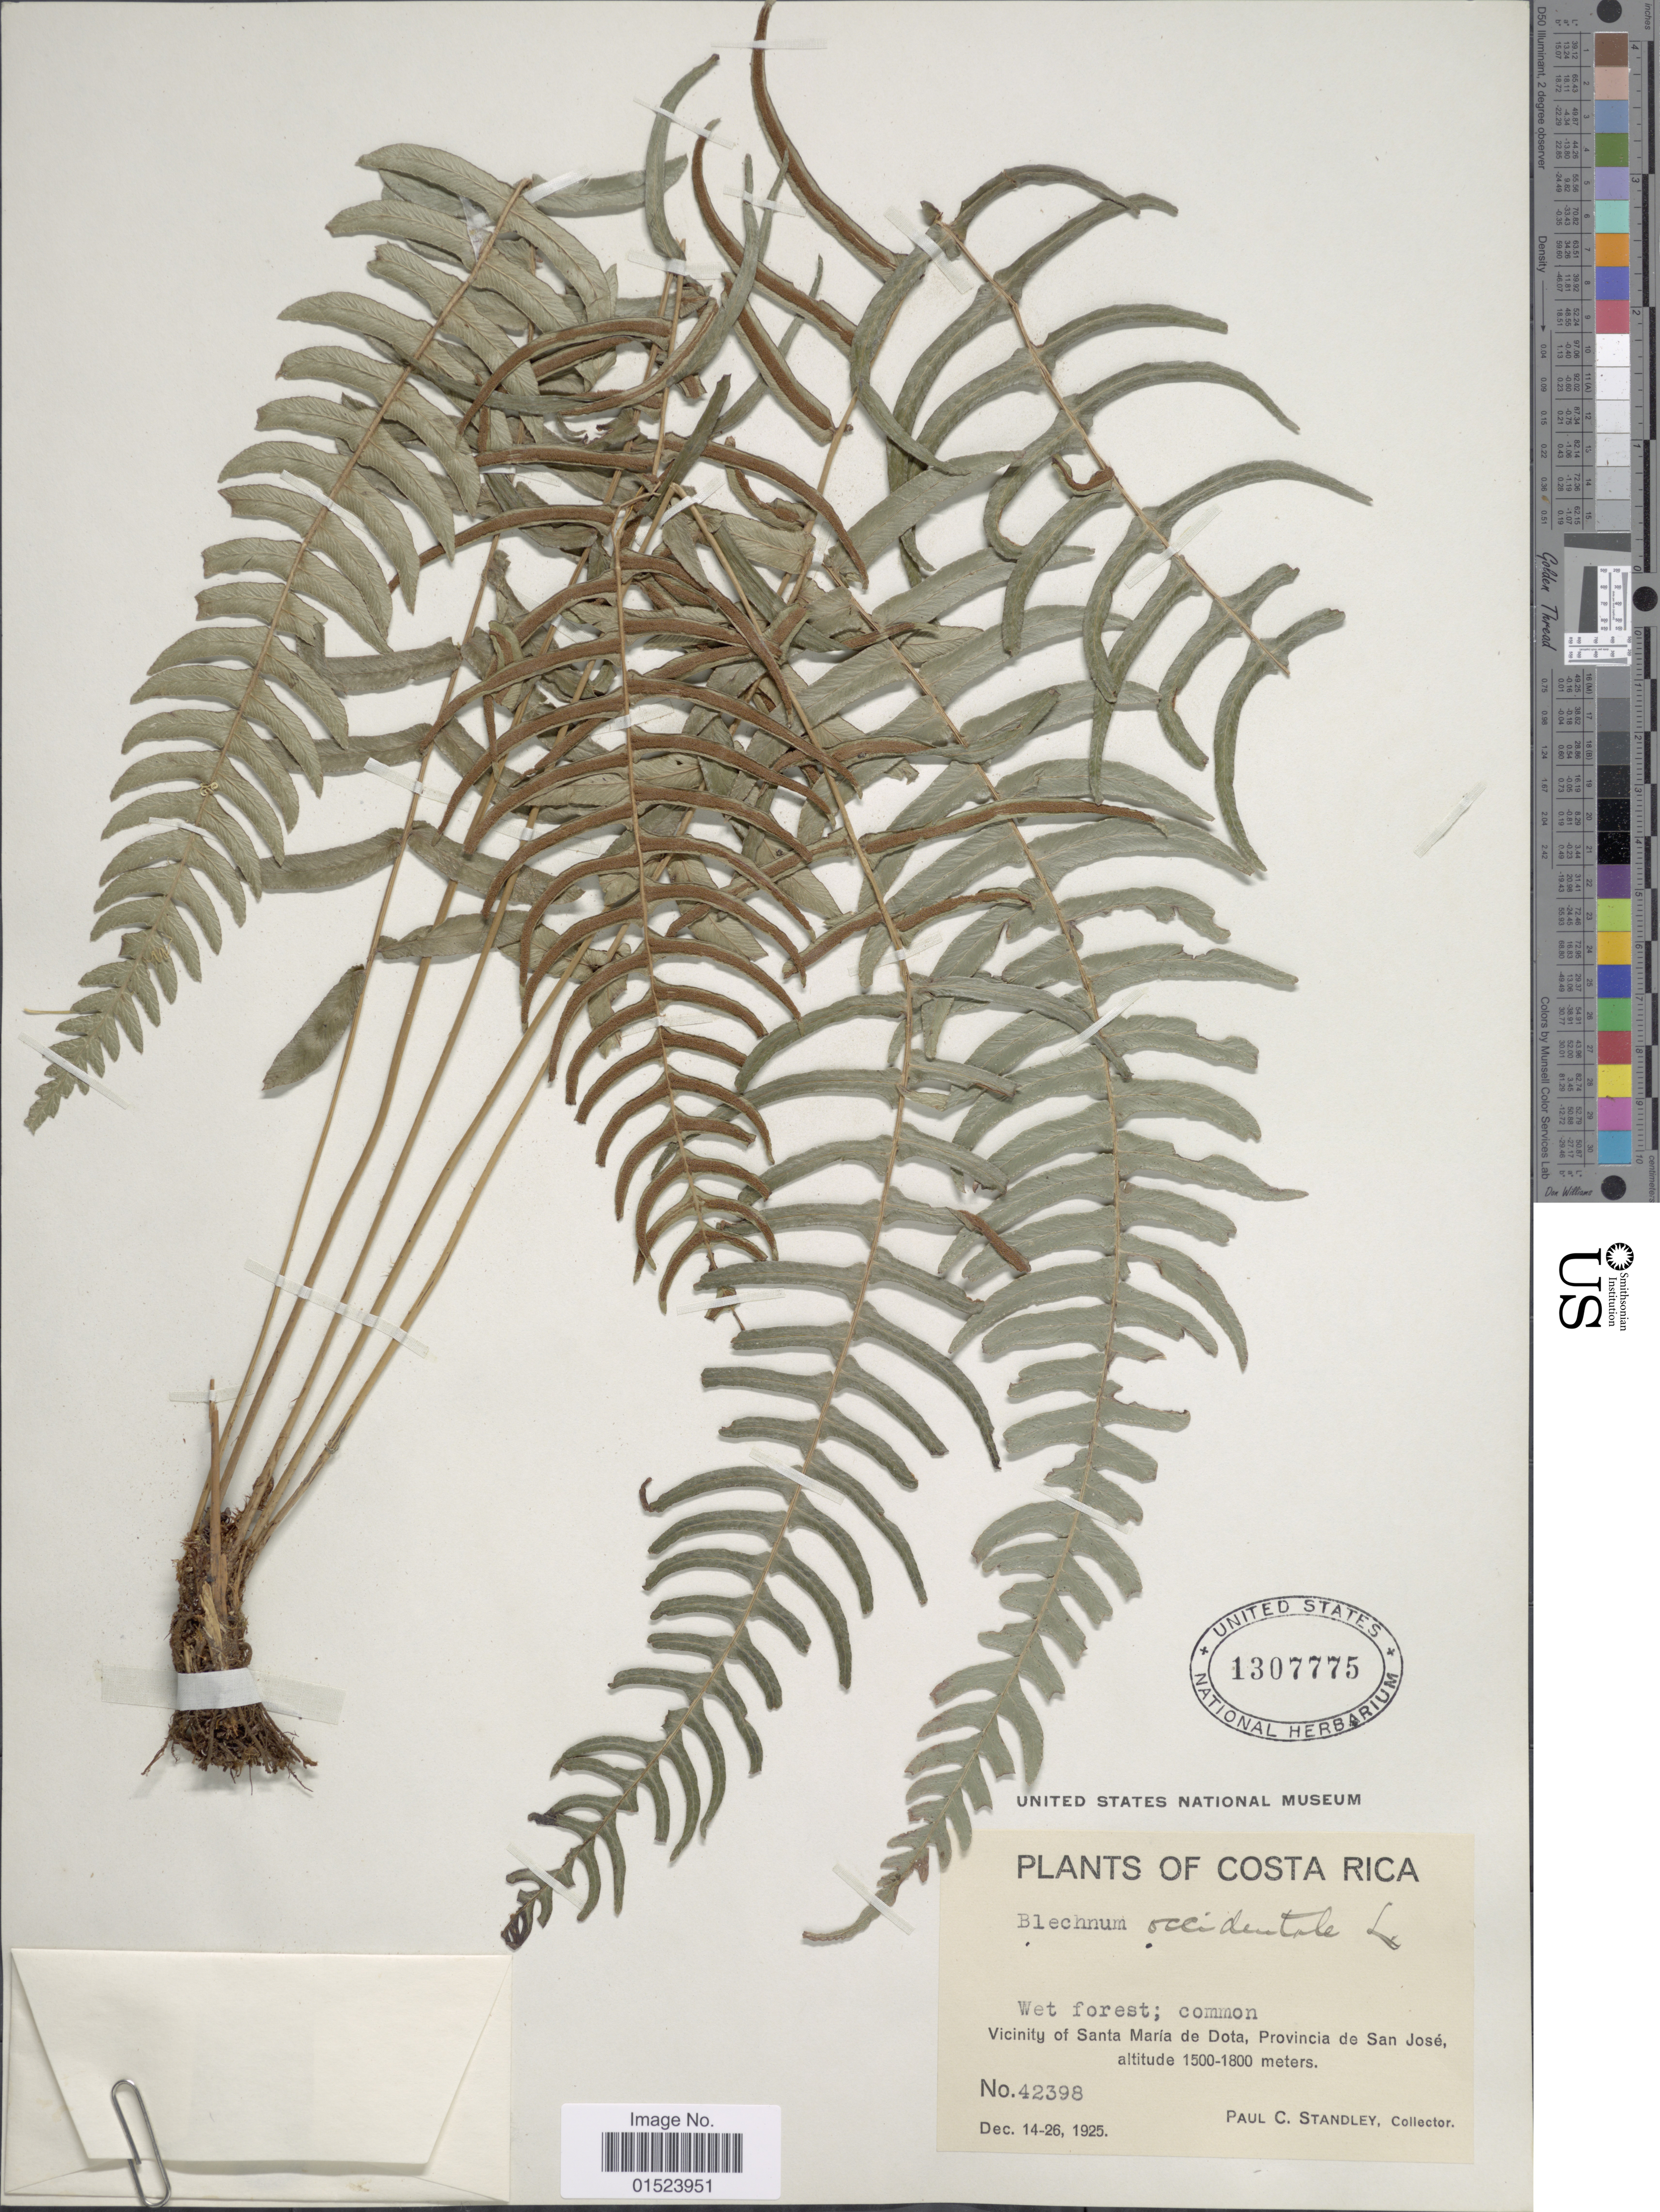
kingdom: Plantae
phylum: Tracheophyta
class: Polypodiopsida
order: Polypodiales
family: Blechnaceae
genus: Blechnum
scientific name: Blechnum glandulosum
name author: Link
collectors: P. C. Standley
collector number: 42398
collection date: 1925-12-14/1925-12-26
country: Costa Rica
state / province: San José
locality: Vicinity of Santa Maria de Dota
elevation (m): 1500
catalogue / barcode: US 1307775